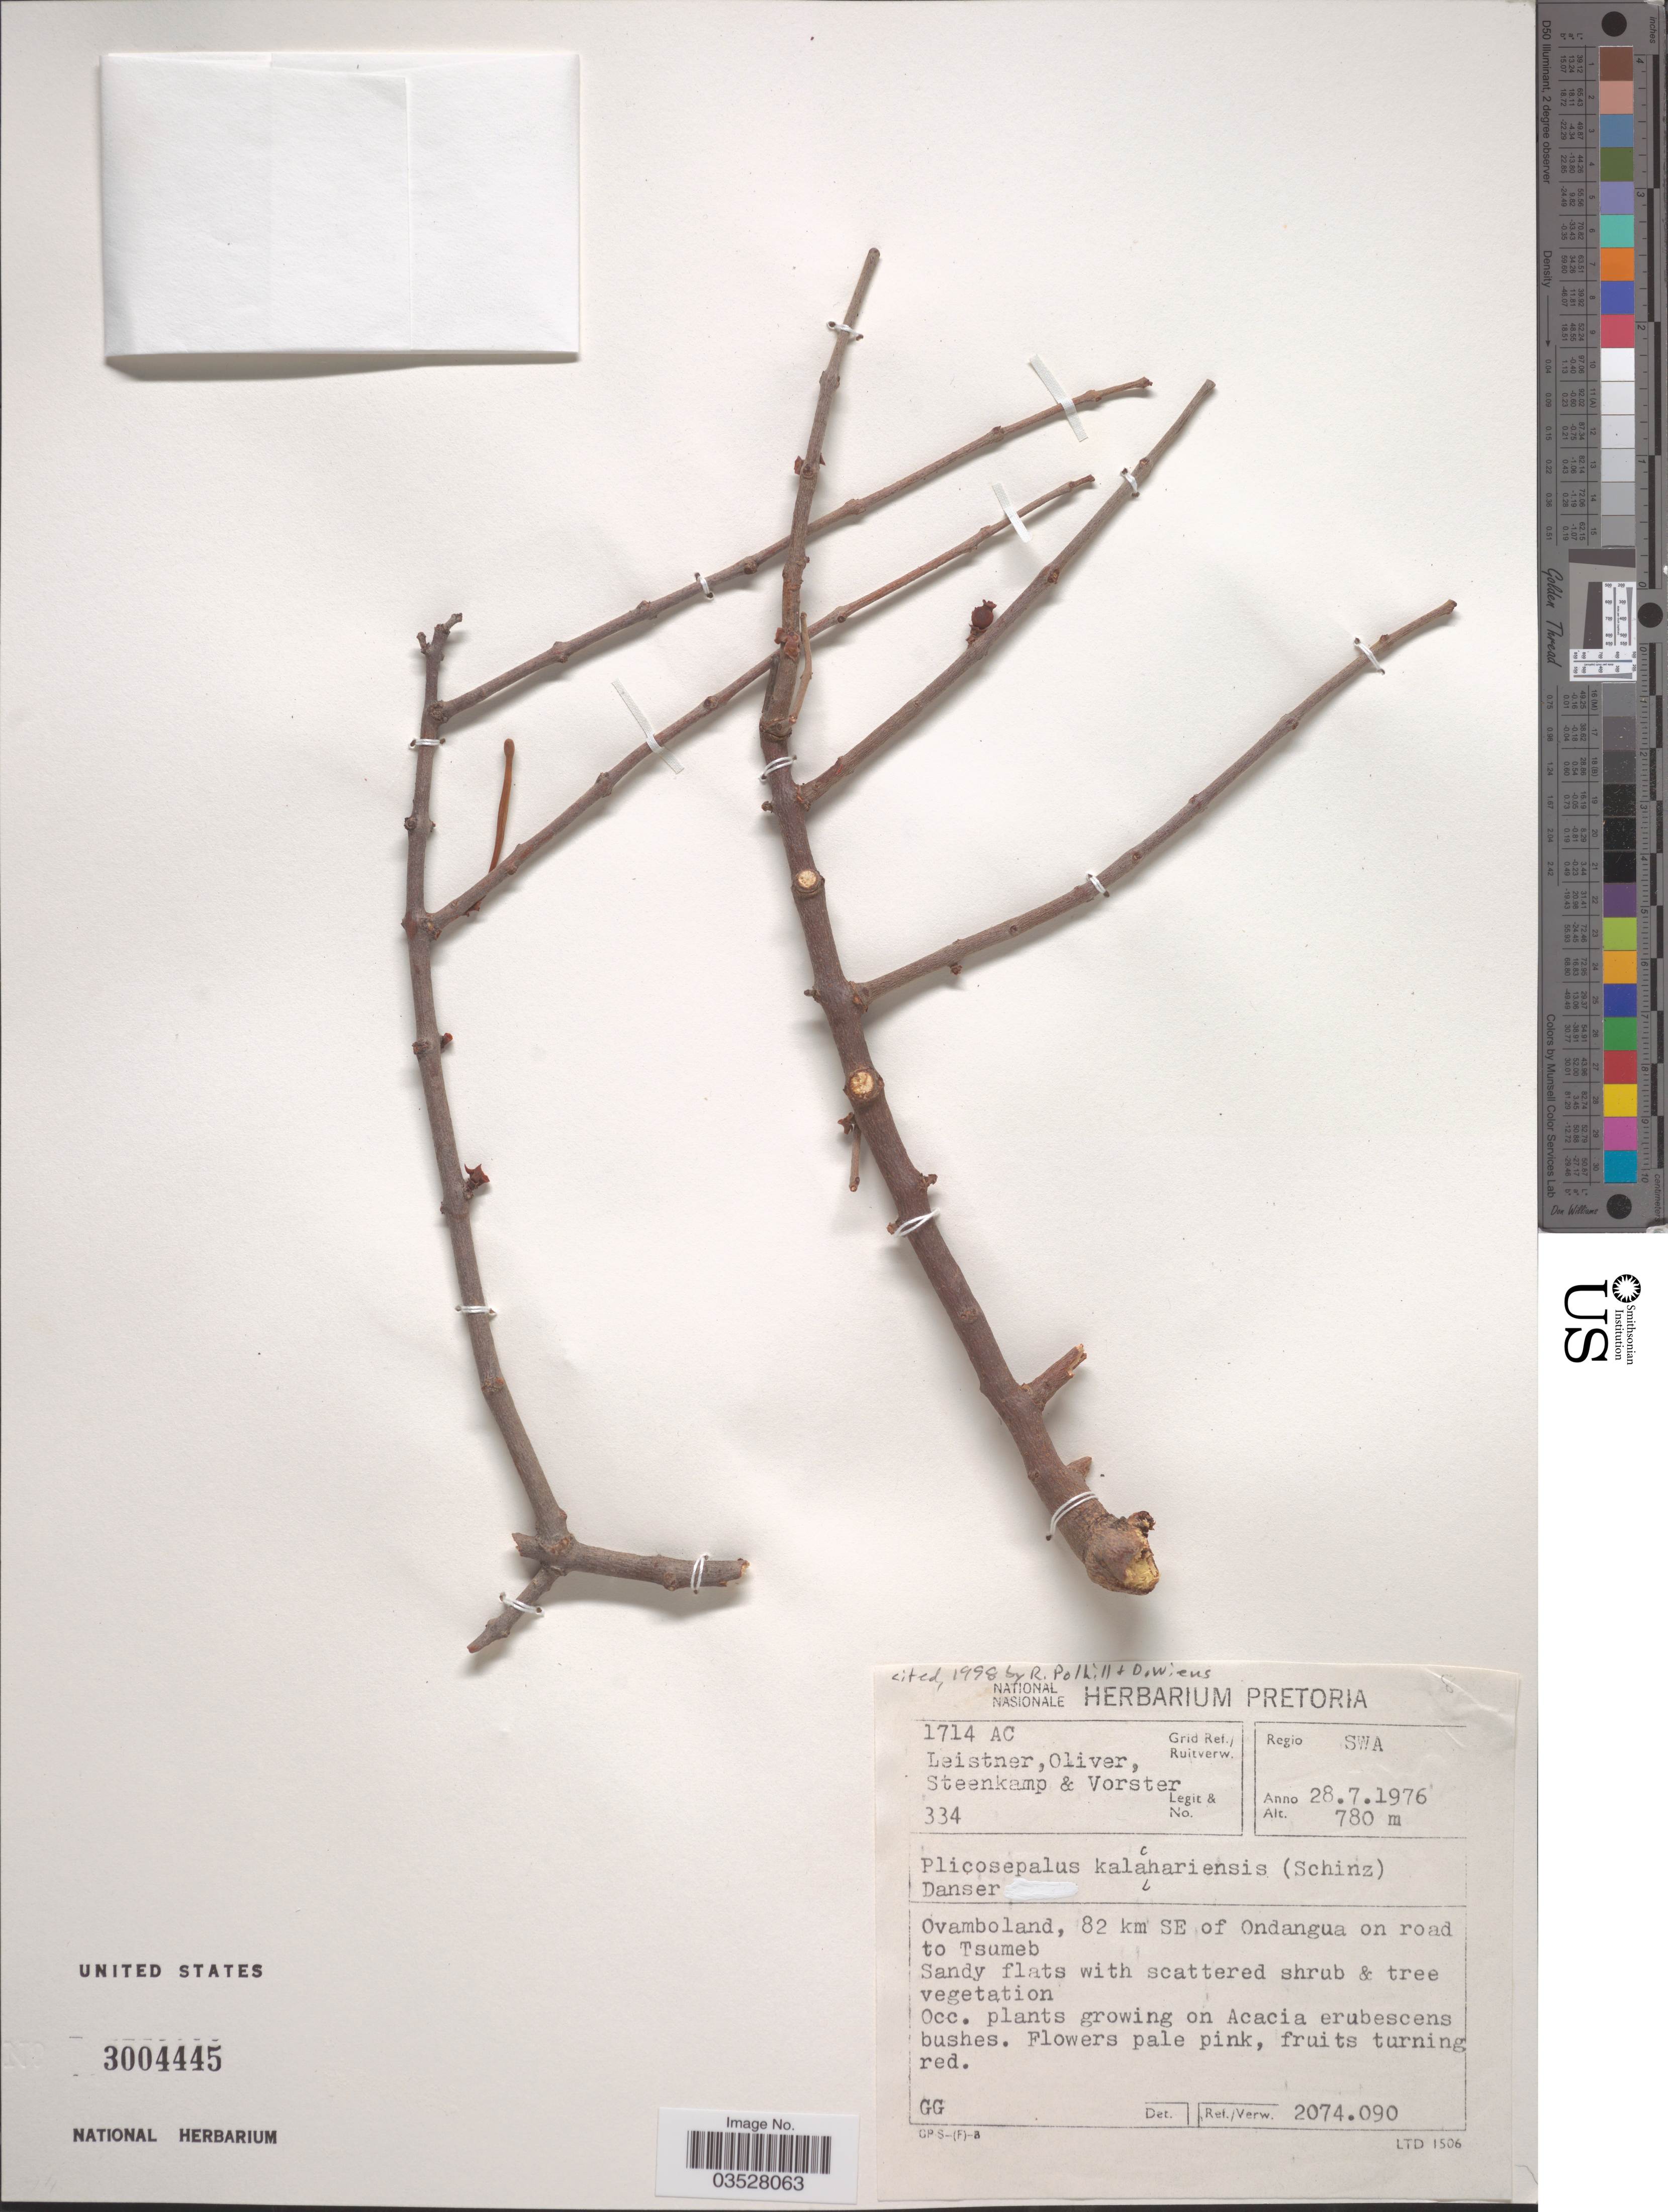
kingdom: Plantae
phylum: Tracheophyta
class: Magnoliopsida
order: Santalales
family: Loranthaceae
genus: Plicosepalus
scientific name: Plicosepalus kalachariensis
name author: (Schinz) Danser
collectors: Leistner, Oliver, --, -- Steenkamp & -. Vorster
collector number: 334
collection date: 1976-07-28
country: Namibia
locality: Grid Ref./ Ruitverw. 1714 AC. Regio SWA. Ovamboland, 2 km SE of Ondangua on road to Tsumeb.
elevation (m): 780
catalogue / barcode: US 3004445